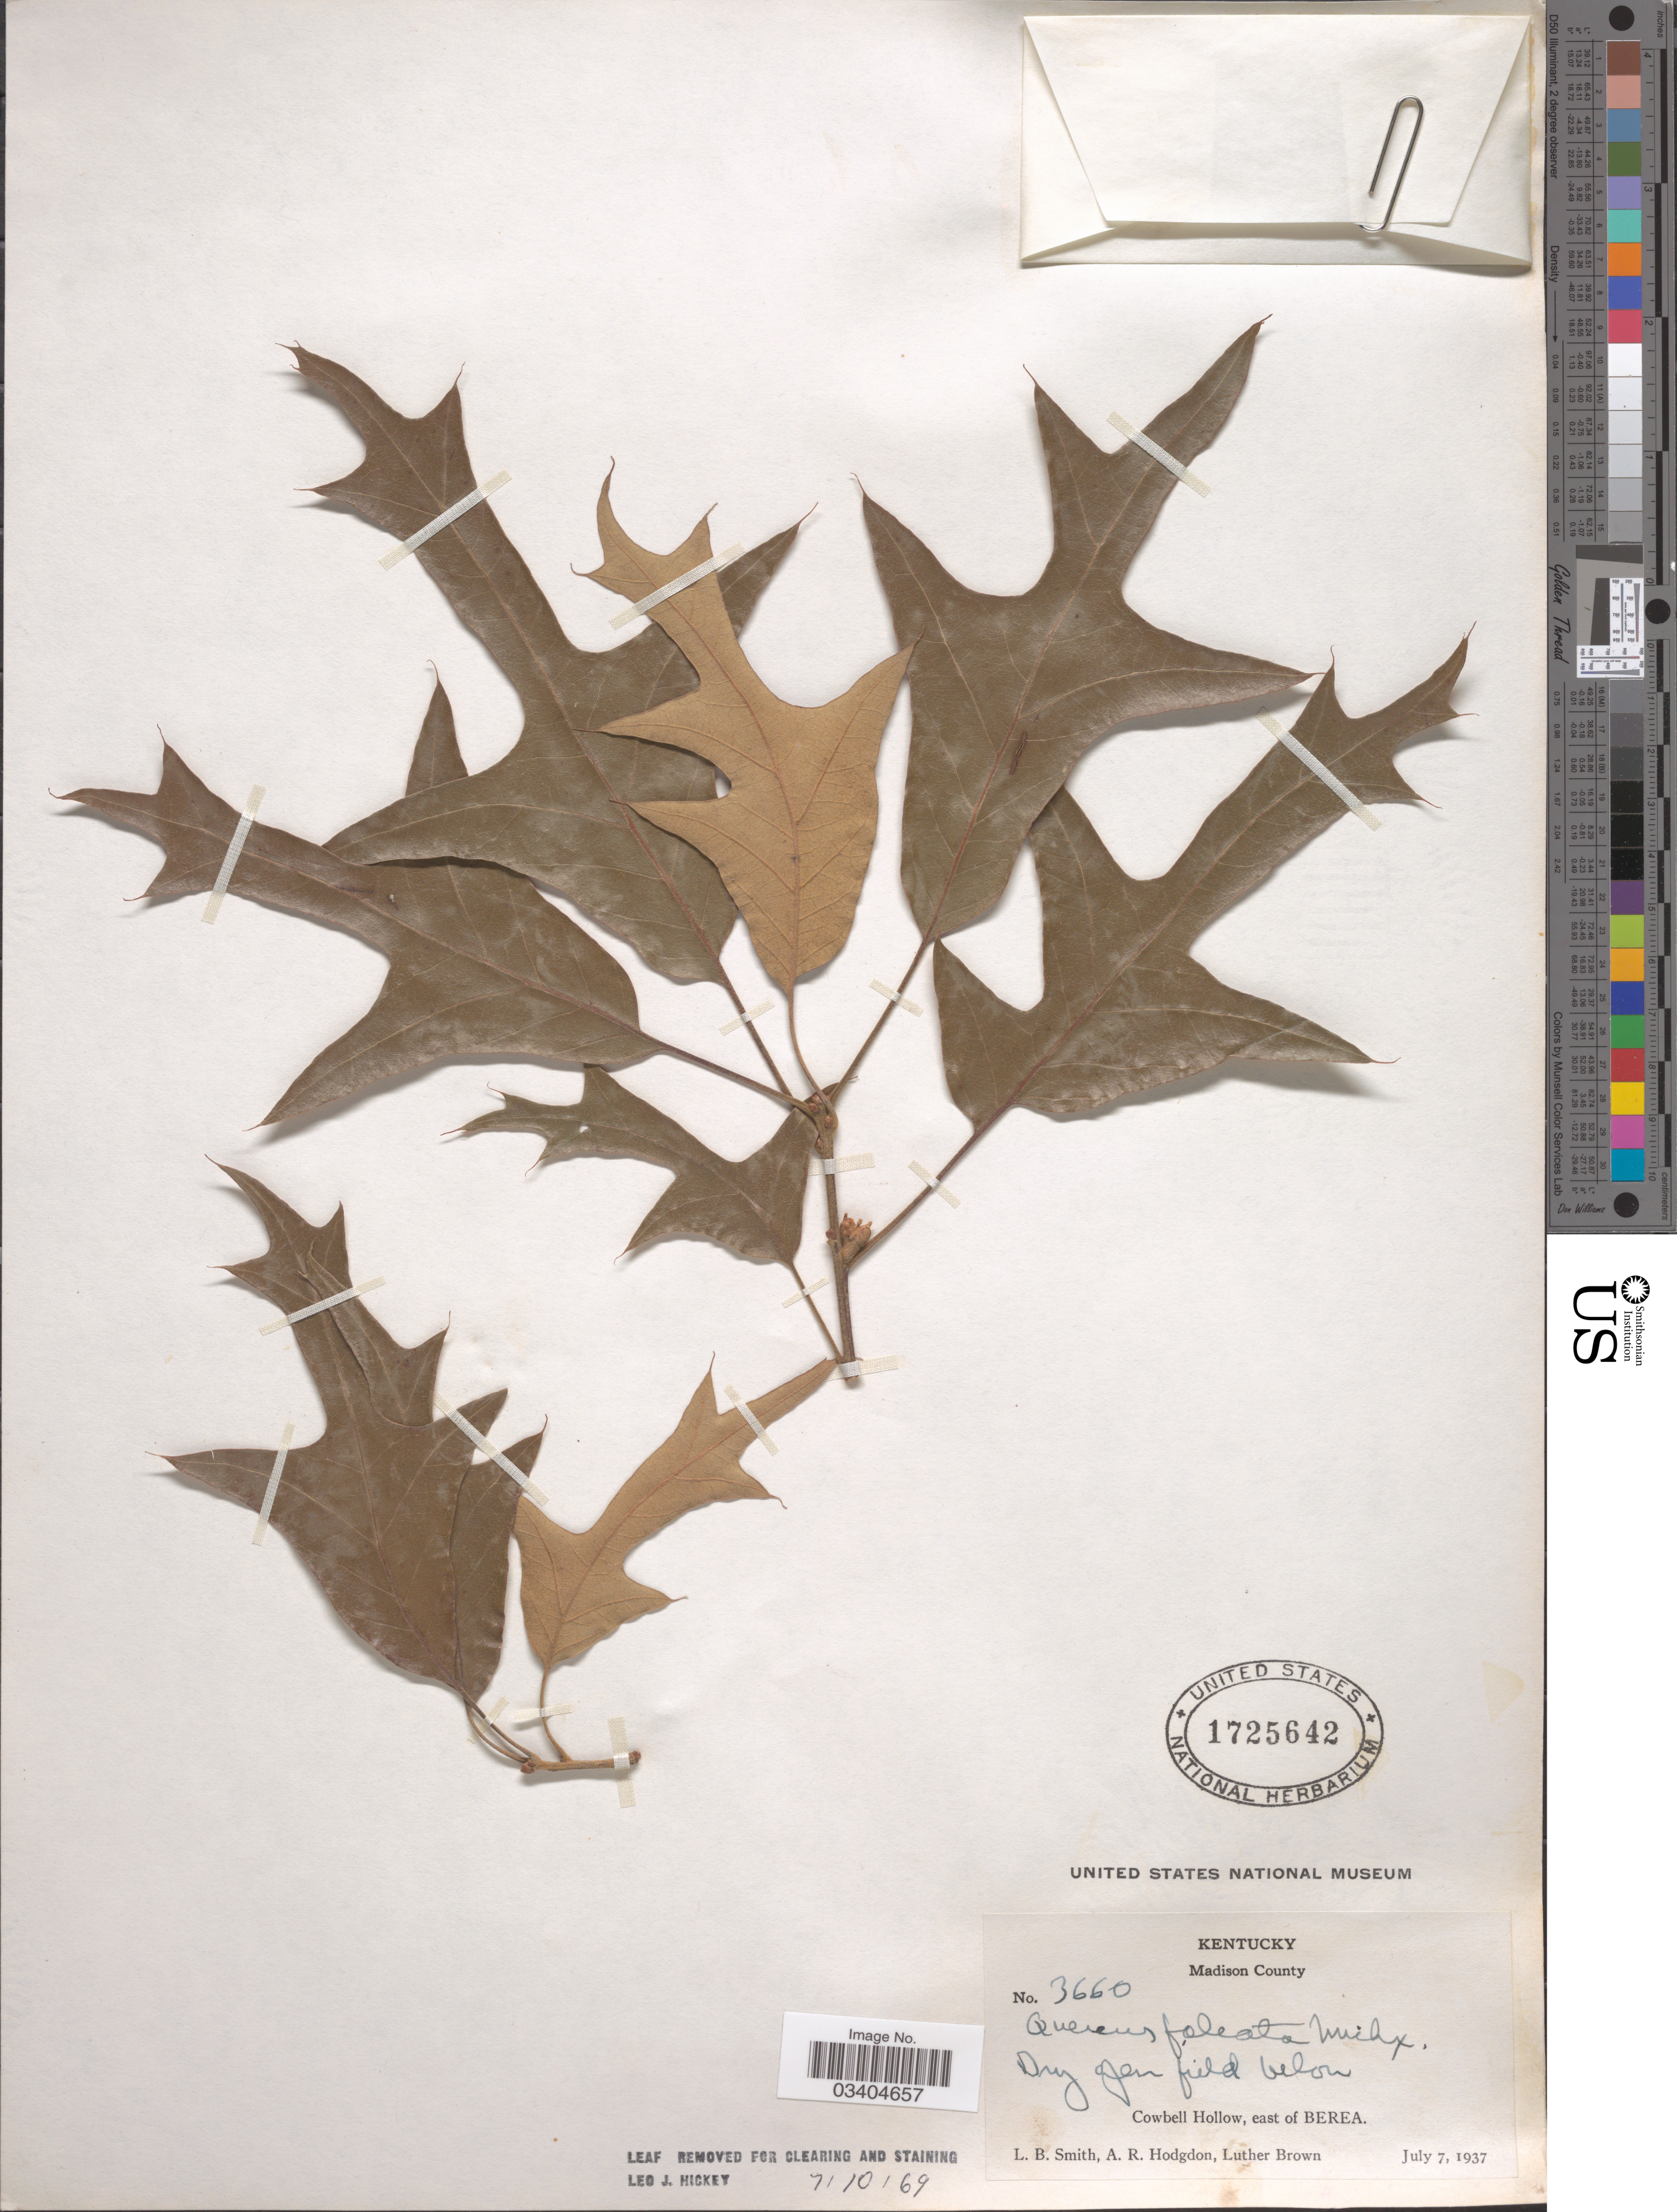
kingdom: Plantae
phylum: Tracheophyta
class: Magnoliopsida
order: Fagales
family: Fagaceae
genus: Quercus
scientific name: Quercus falcata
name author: Michx.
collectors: L. Smith, A. R. Hodgdon & L. Brown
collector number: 3660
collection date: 1937-07-07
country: United States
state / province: Kentucky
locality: Cowbell Hollow, east of Berea.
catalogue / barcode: US 1725642